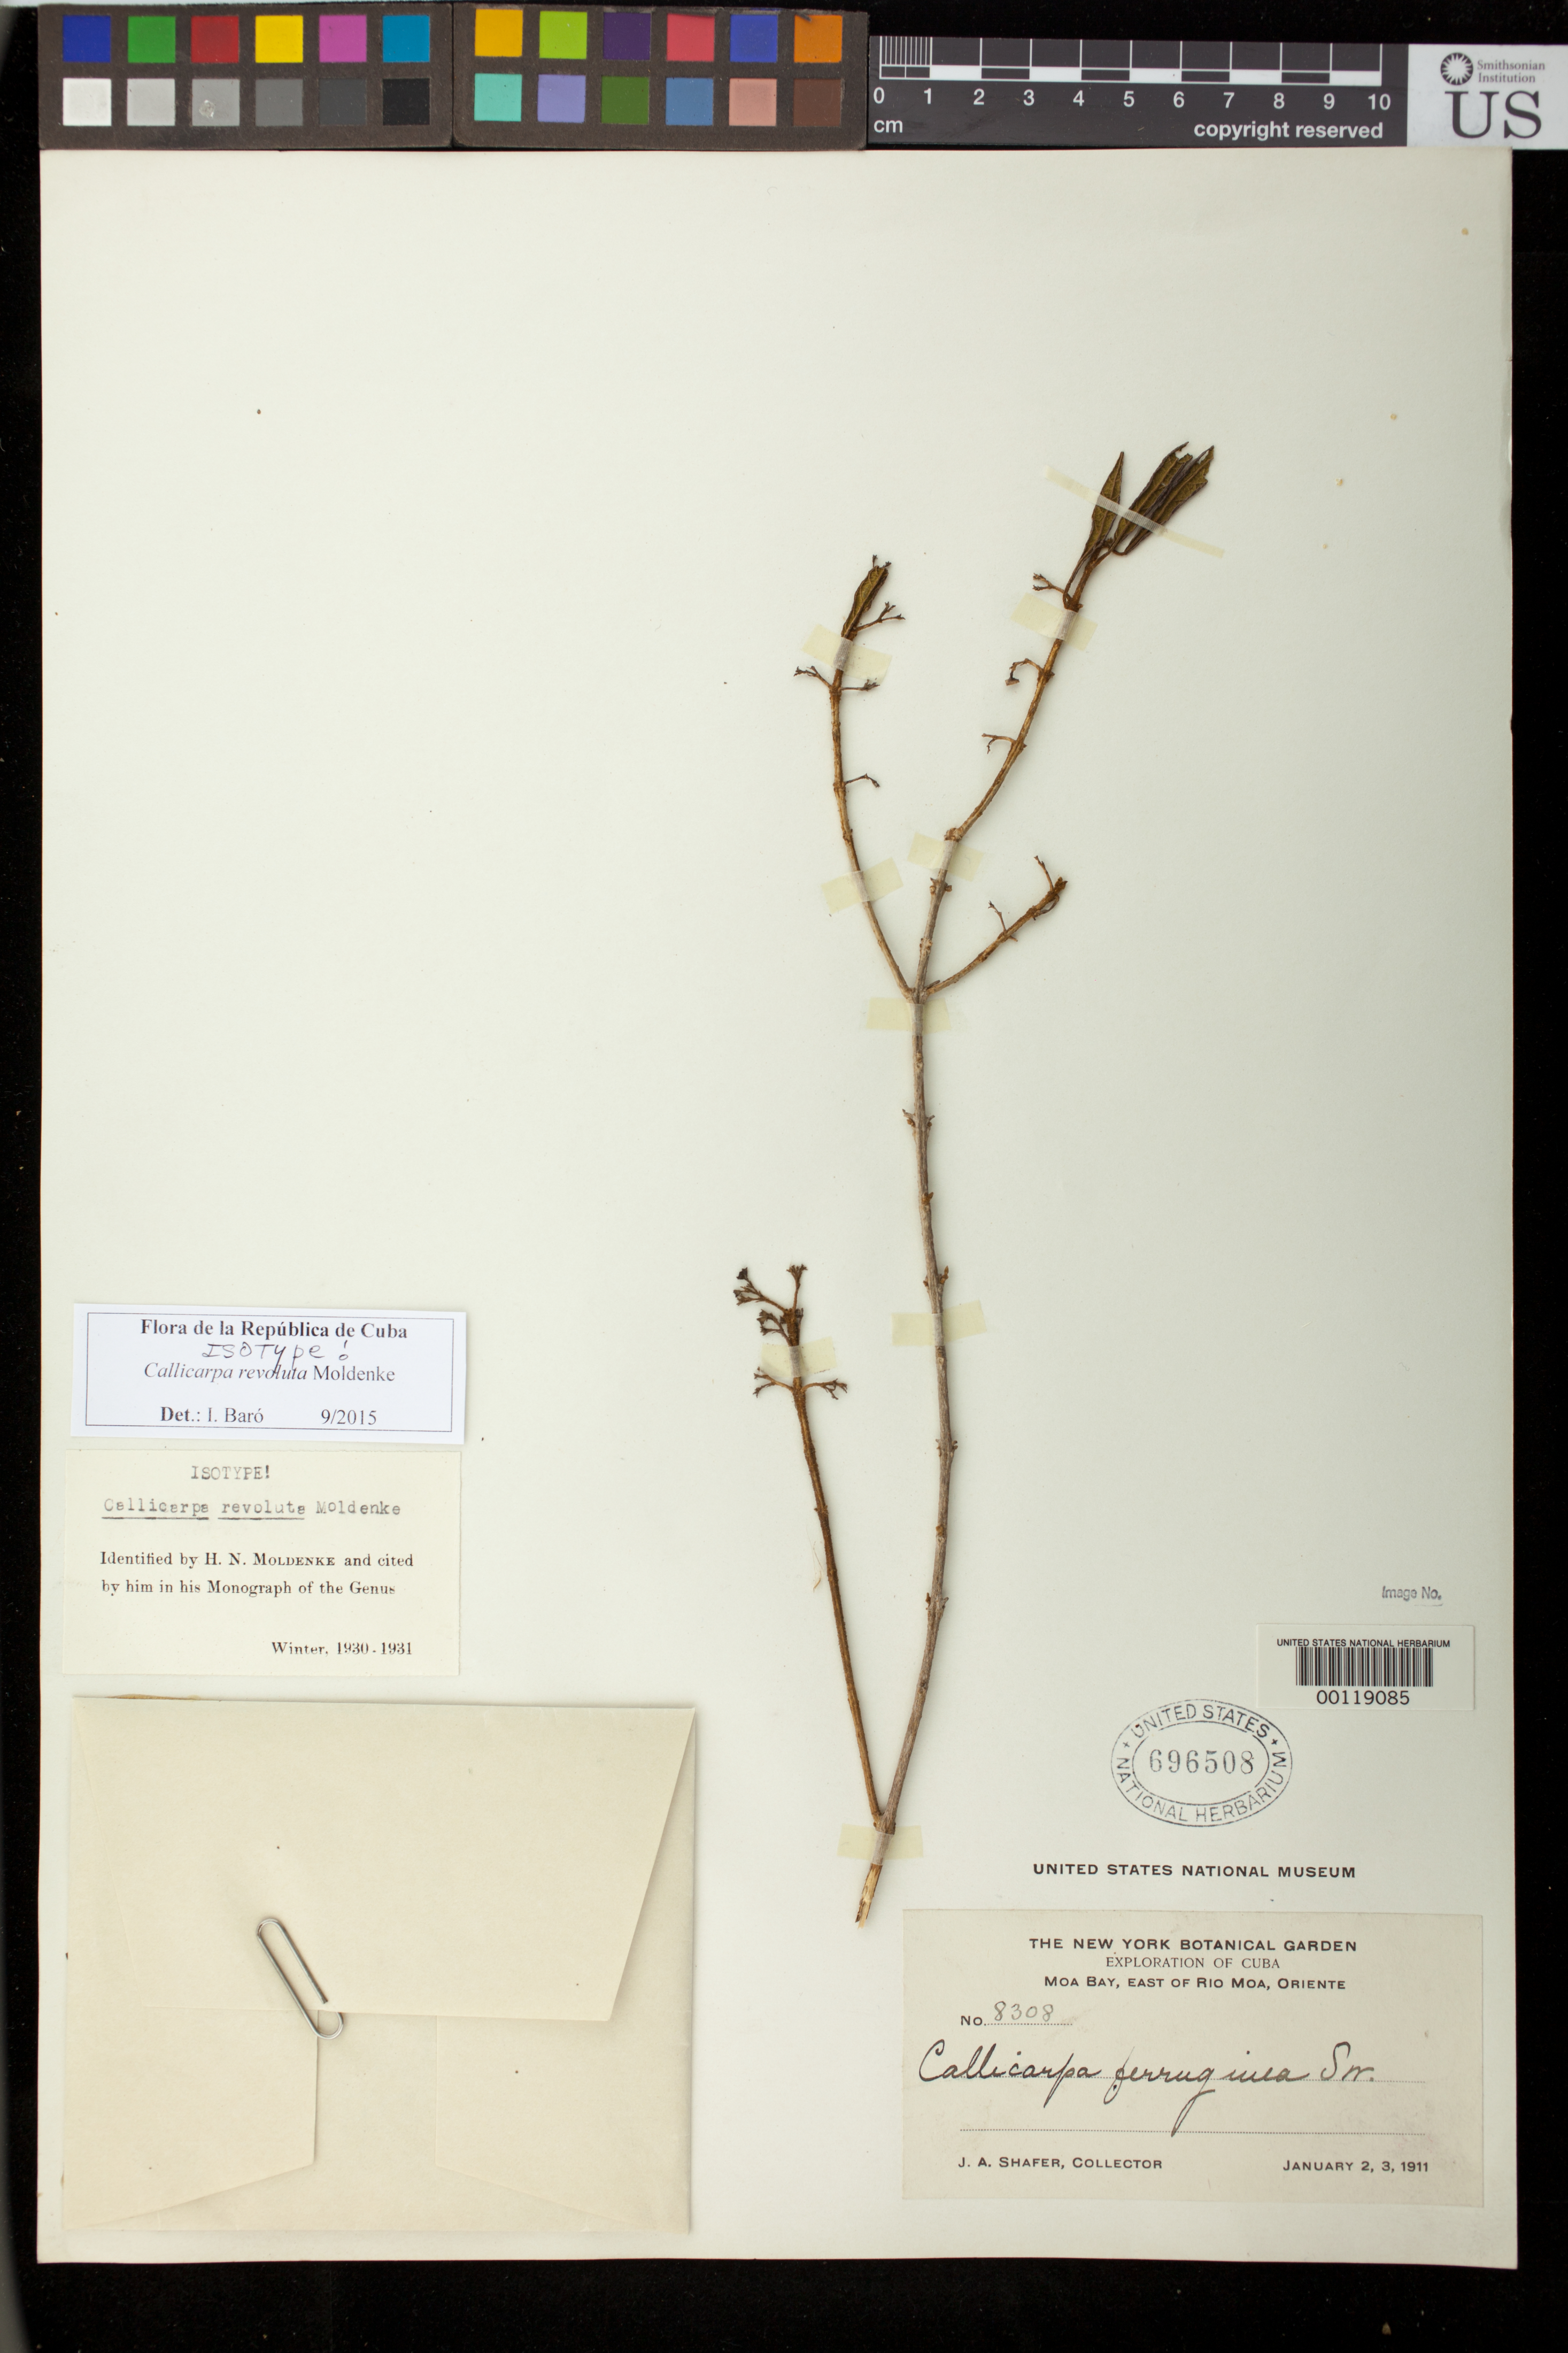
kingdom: Plantae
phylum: Tracheophyta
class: Magnoliopsida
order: Lamiales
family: Lamiaceae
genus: Callicarpa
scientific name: Callicarpa revoluta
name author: Moldenke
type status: Isotype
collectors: J. A. Shafer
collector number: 8308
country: Cuba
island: Greater Antilles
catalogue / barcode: US 696508